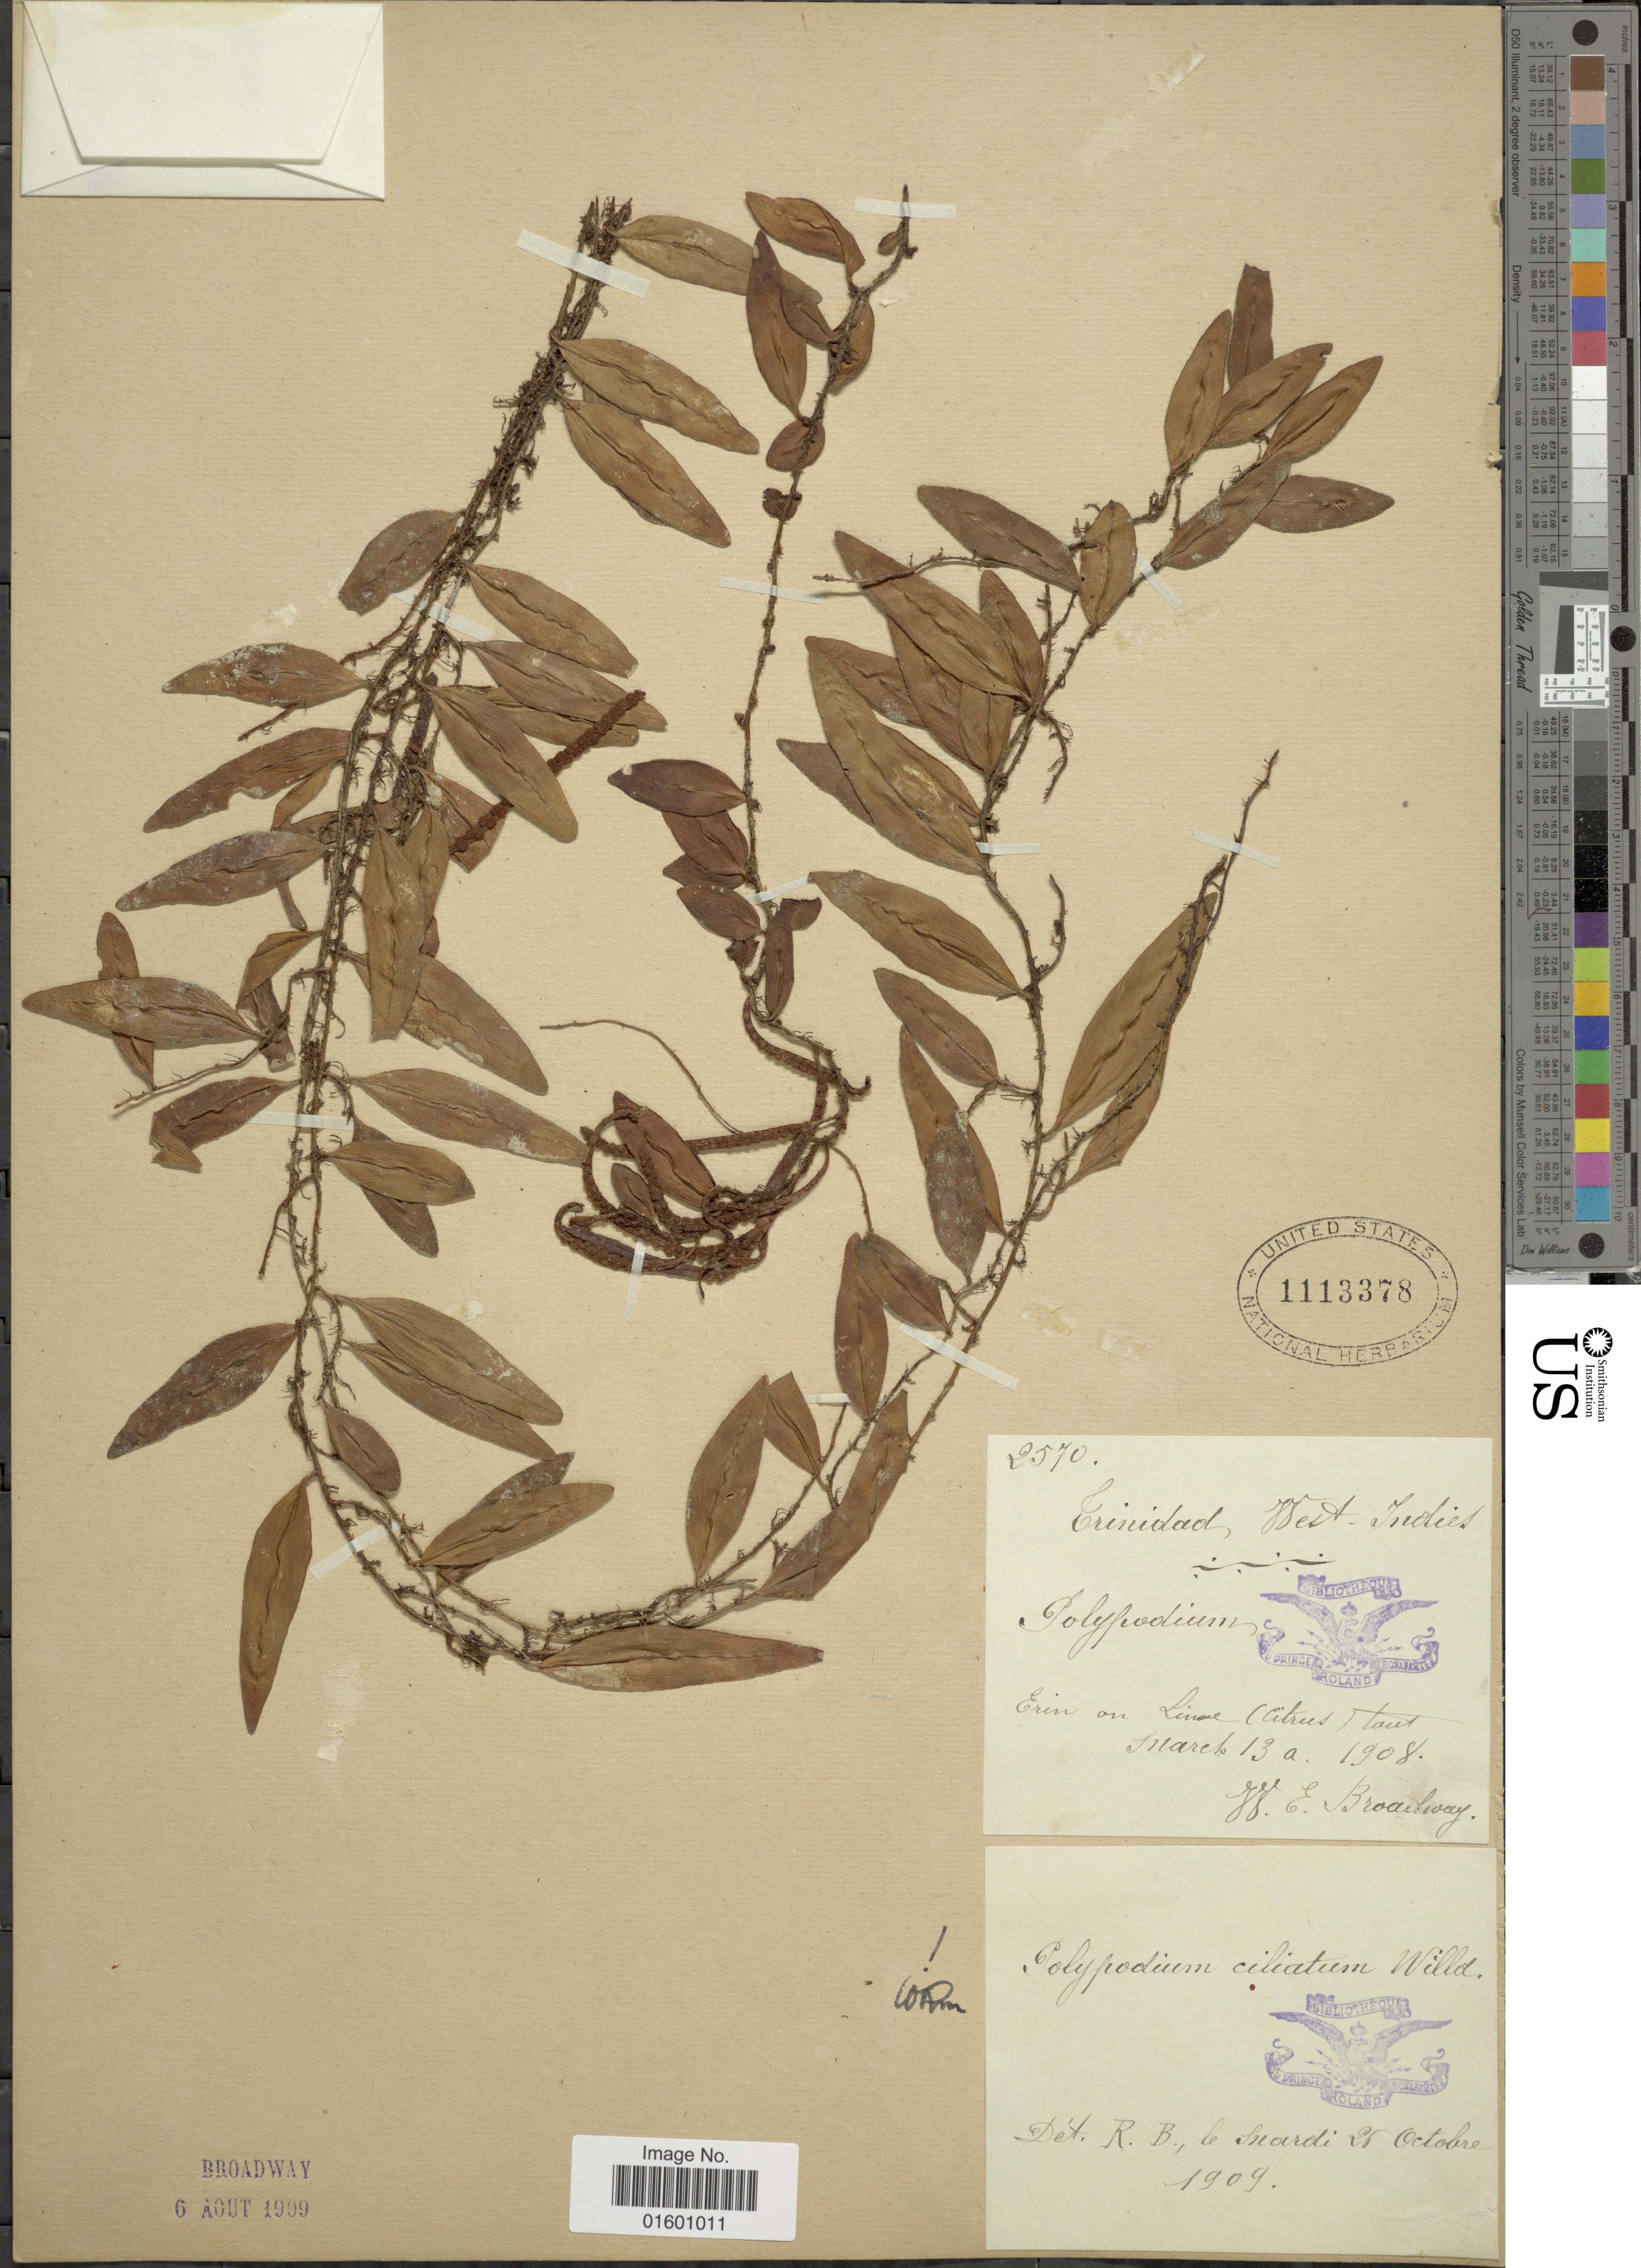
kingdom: Plantae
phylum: Tracheophyta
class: Polypodiopsida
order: Polypodiales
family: Polypodiaceae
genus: Microgramma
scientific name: Microgramma reptans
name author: (Cav.) A.R. Sm.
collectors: W. E. Broadway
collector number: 2570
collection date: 1908-03-13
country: Trinidad and Tobago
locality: Trinidad, Erin on Lime (citrus) tout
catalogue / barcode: US 1113378